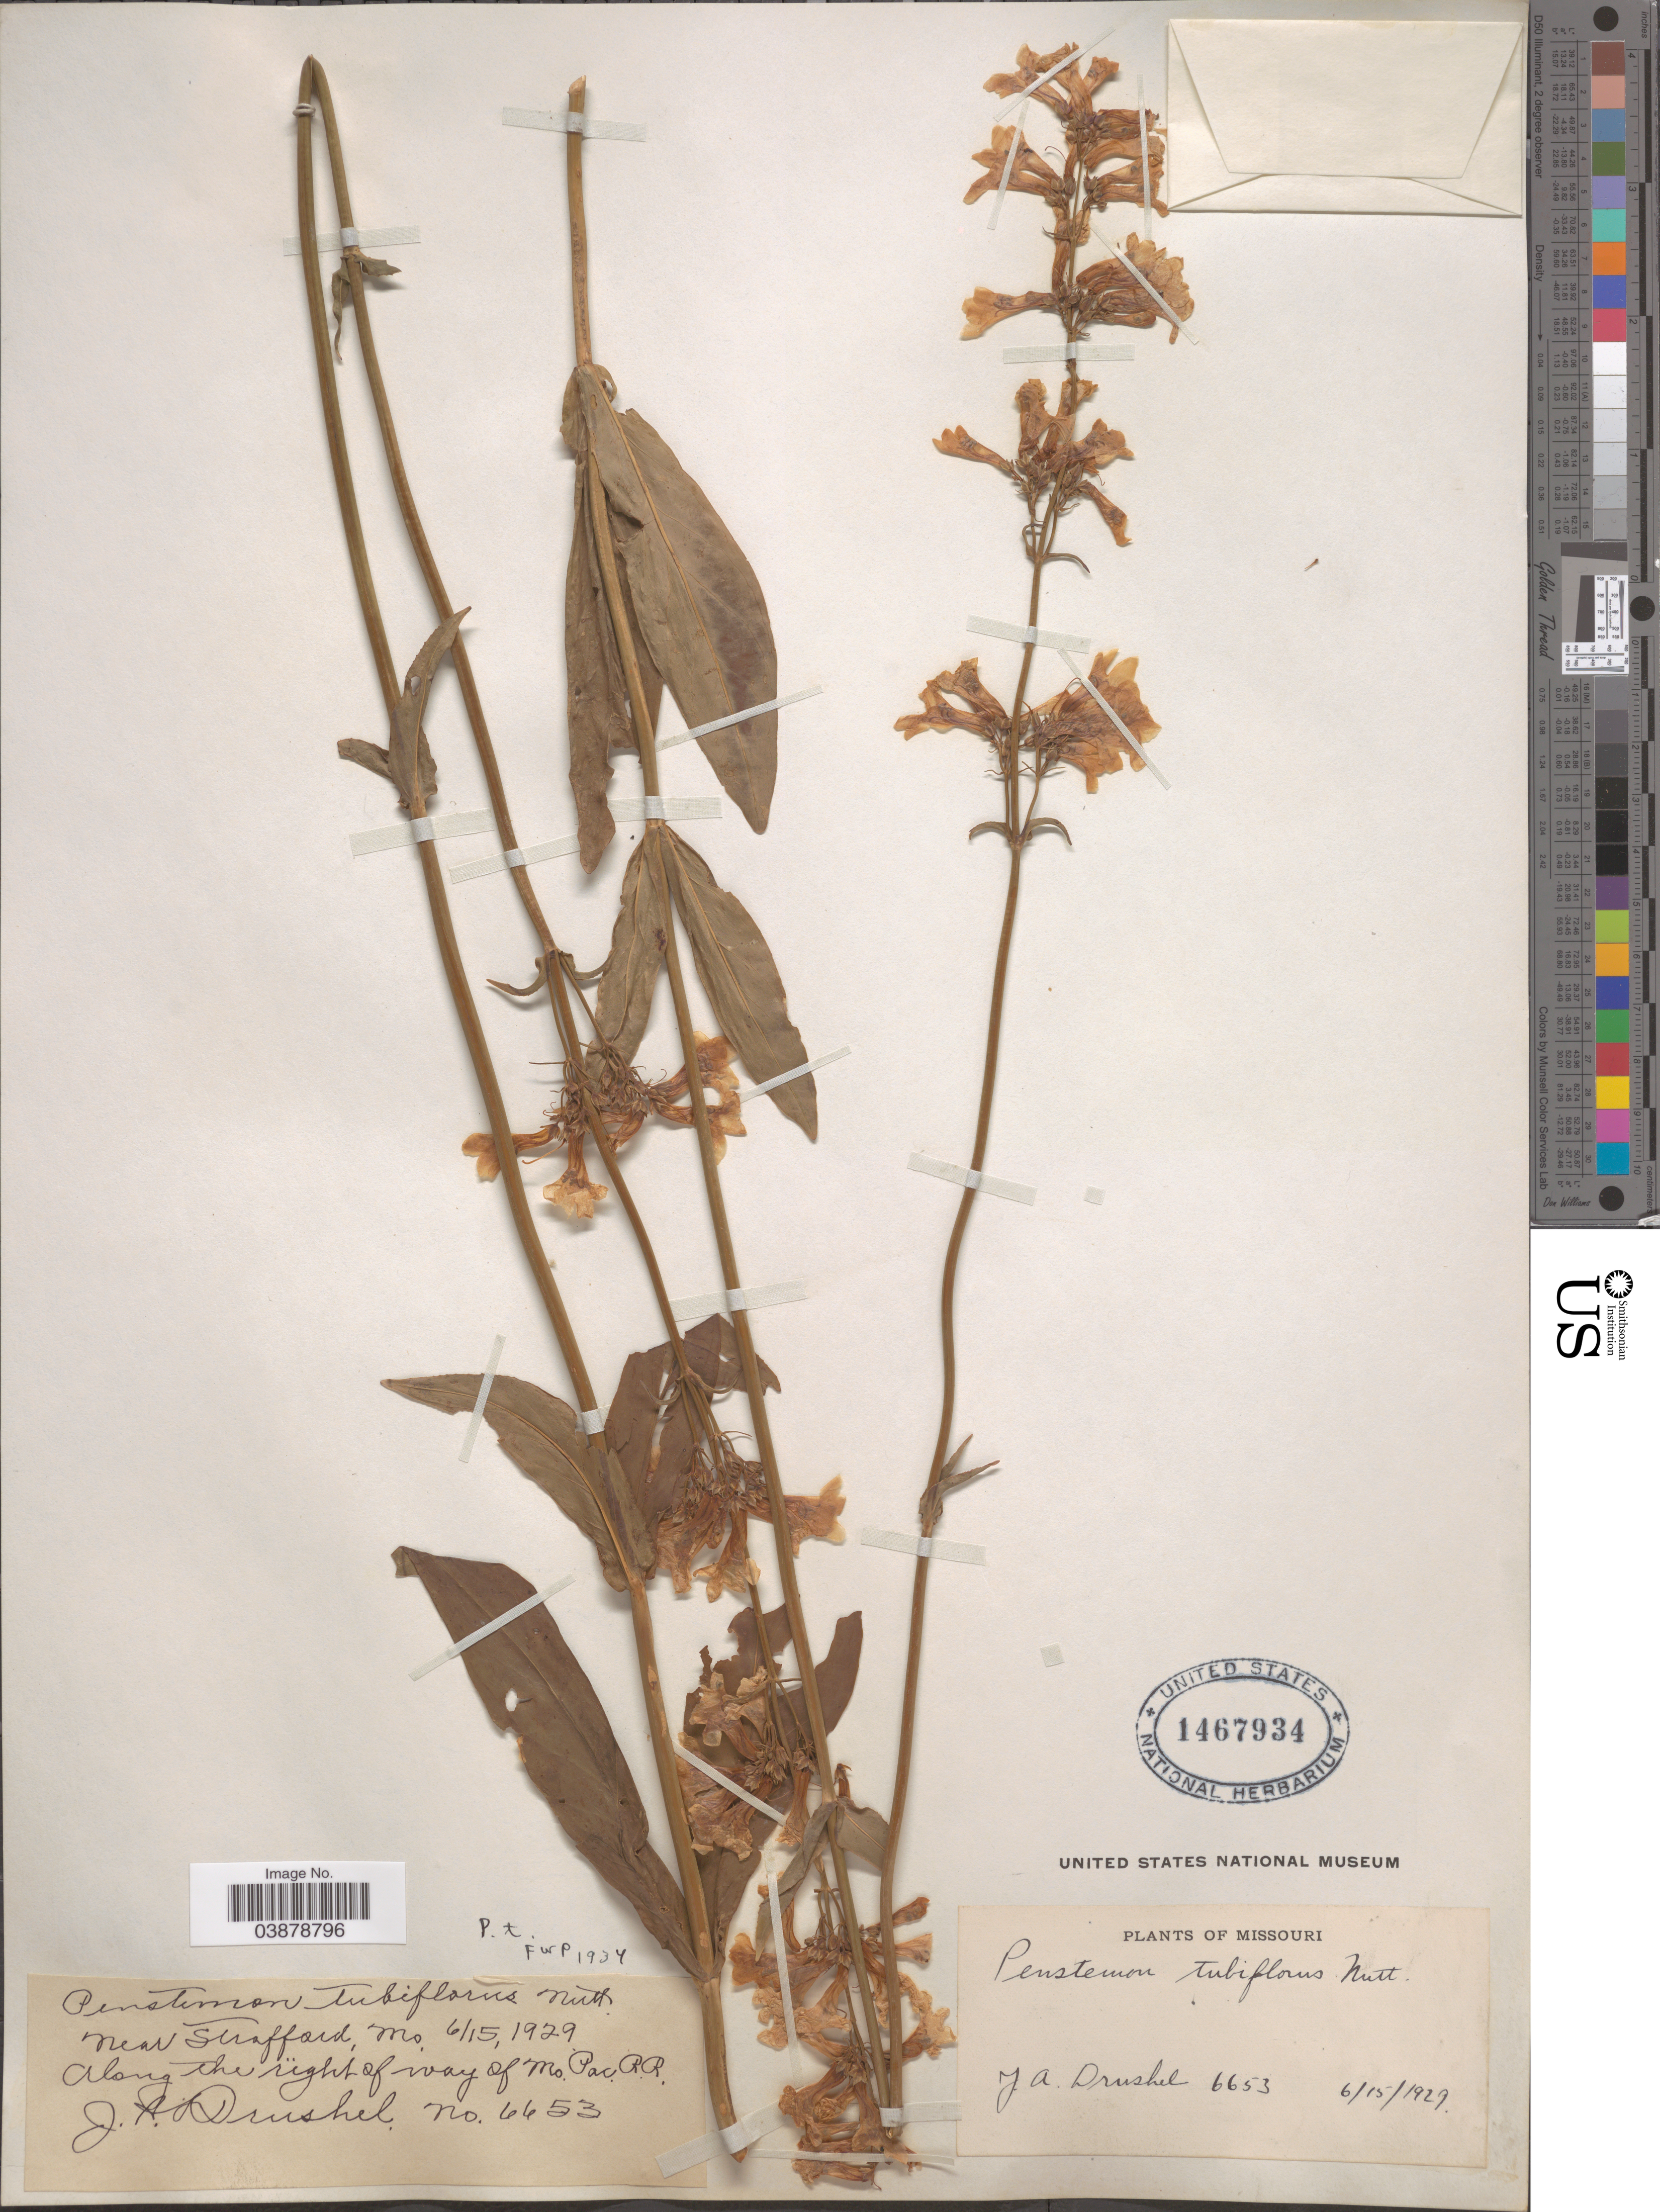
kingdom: Plantae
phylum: Tracheophyta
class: Magnoliopsida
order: Lamiales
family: Plantaginaceae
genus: Penstemon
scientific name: Penstemon tubaeflorus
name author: Nutt.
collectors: J. A. Drushel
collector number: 6653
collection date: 1929-06-15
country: United States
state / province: Missouri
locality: Near Strafford. Along the right of way of Mo. Pac. R. R.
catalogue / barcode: US 1467934